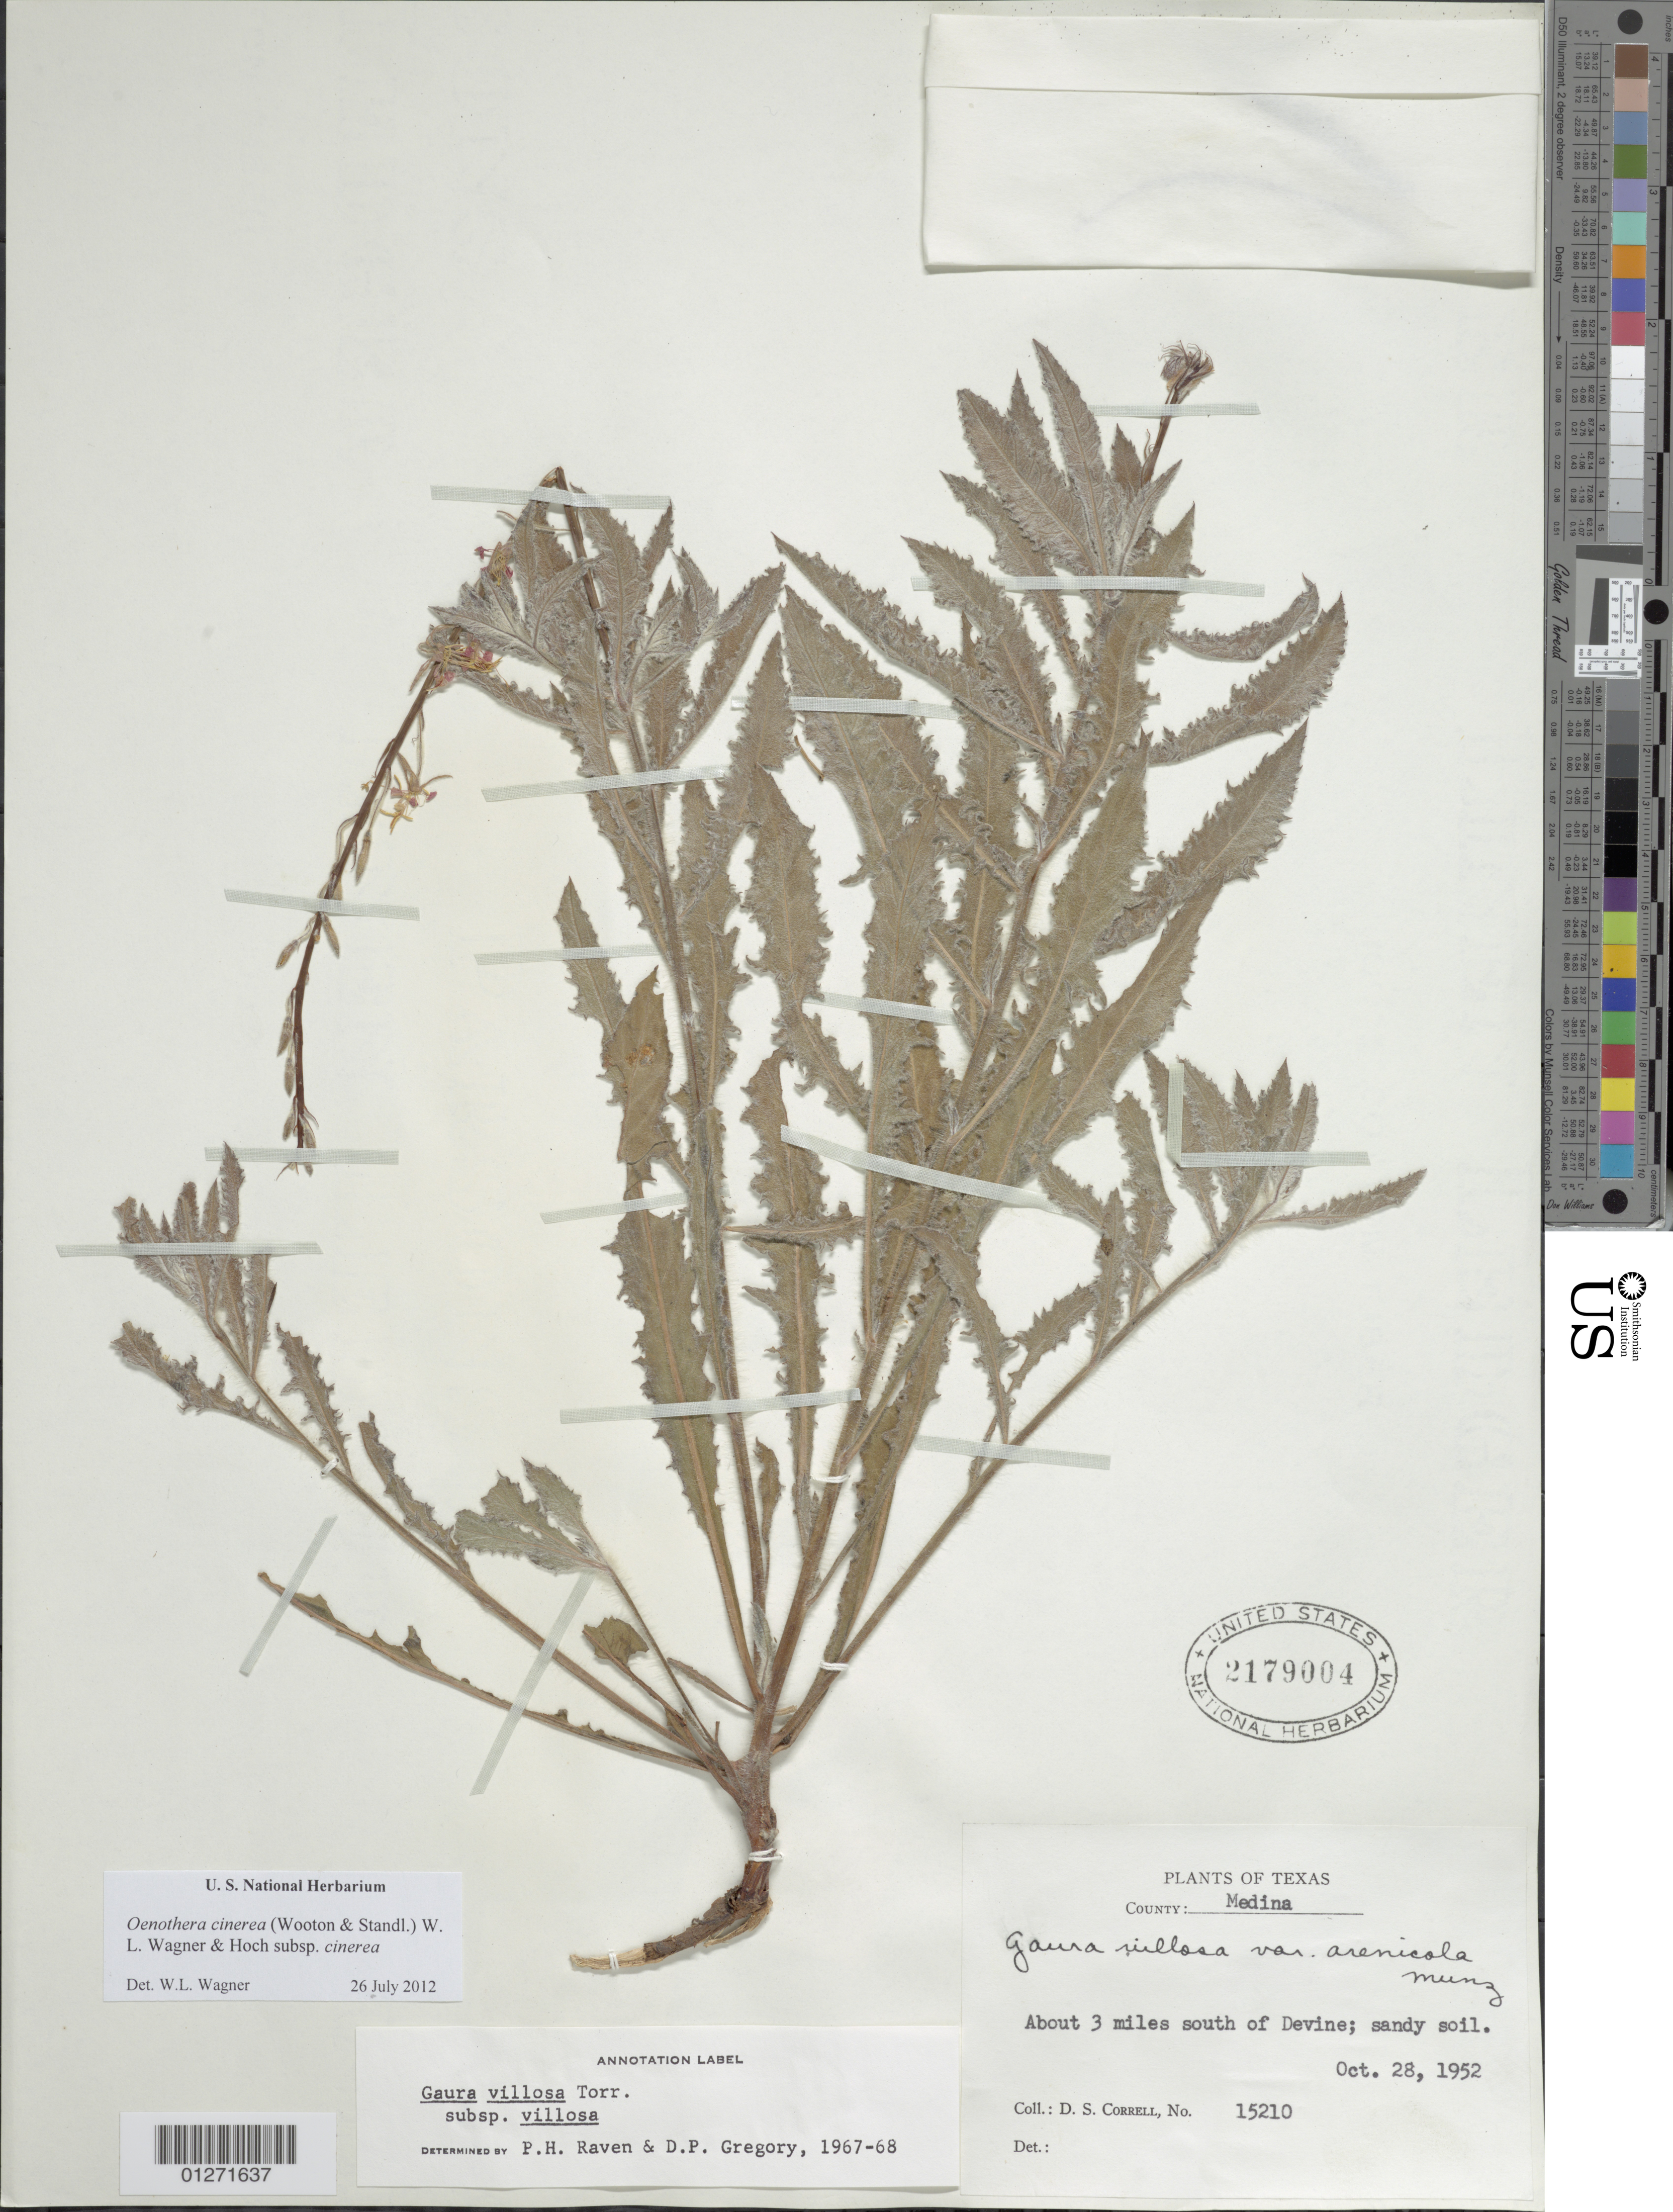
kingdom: Plantae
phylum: Tracheophyta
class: Magnoliopsida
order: Myrtales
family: Onagraceae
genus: Oenothera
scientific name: Oenothera cinerea subsp. cinerea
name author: (Wooton & Standl.) W.L. Wagner & Hoch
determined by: Wagner, W. L., (BOT), Smithsonian Institution - National Museum of Natural History (UNITED STATES)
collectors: D. S. Correll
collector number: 15210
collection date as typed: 28 Oct 1952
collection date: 1952-10-28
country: United States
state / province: Texas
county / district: Medina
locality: S of Devine.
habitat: sandy soil.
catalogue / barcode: US 2179004